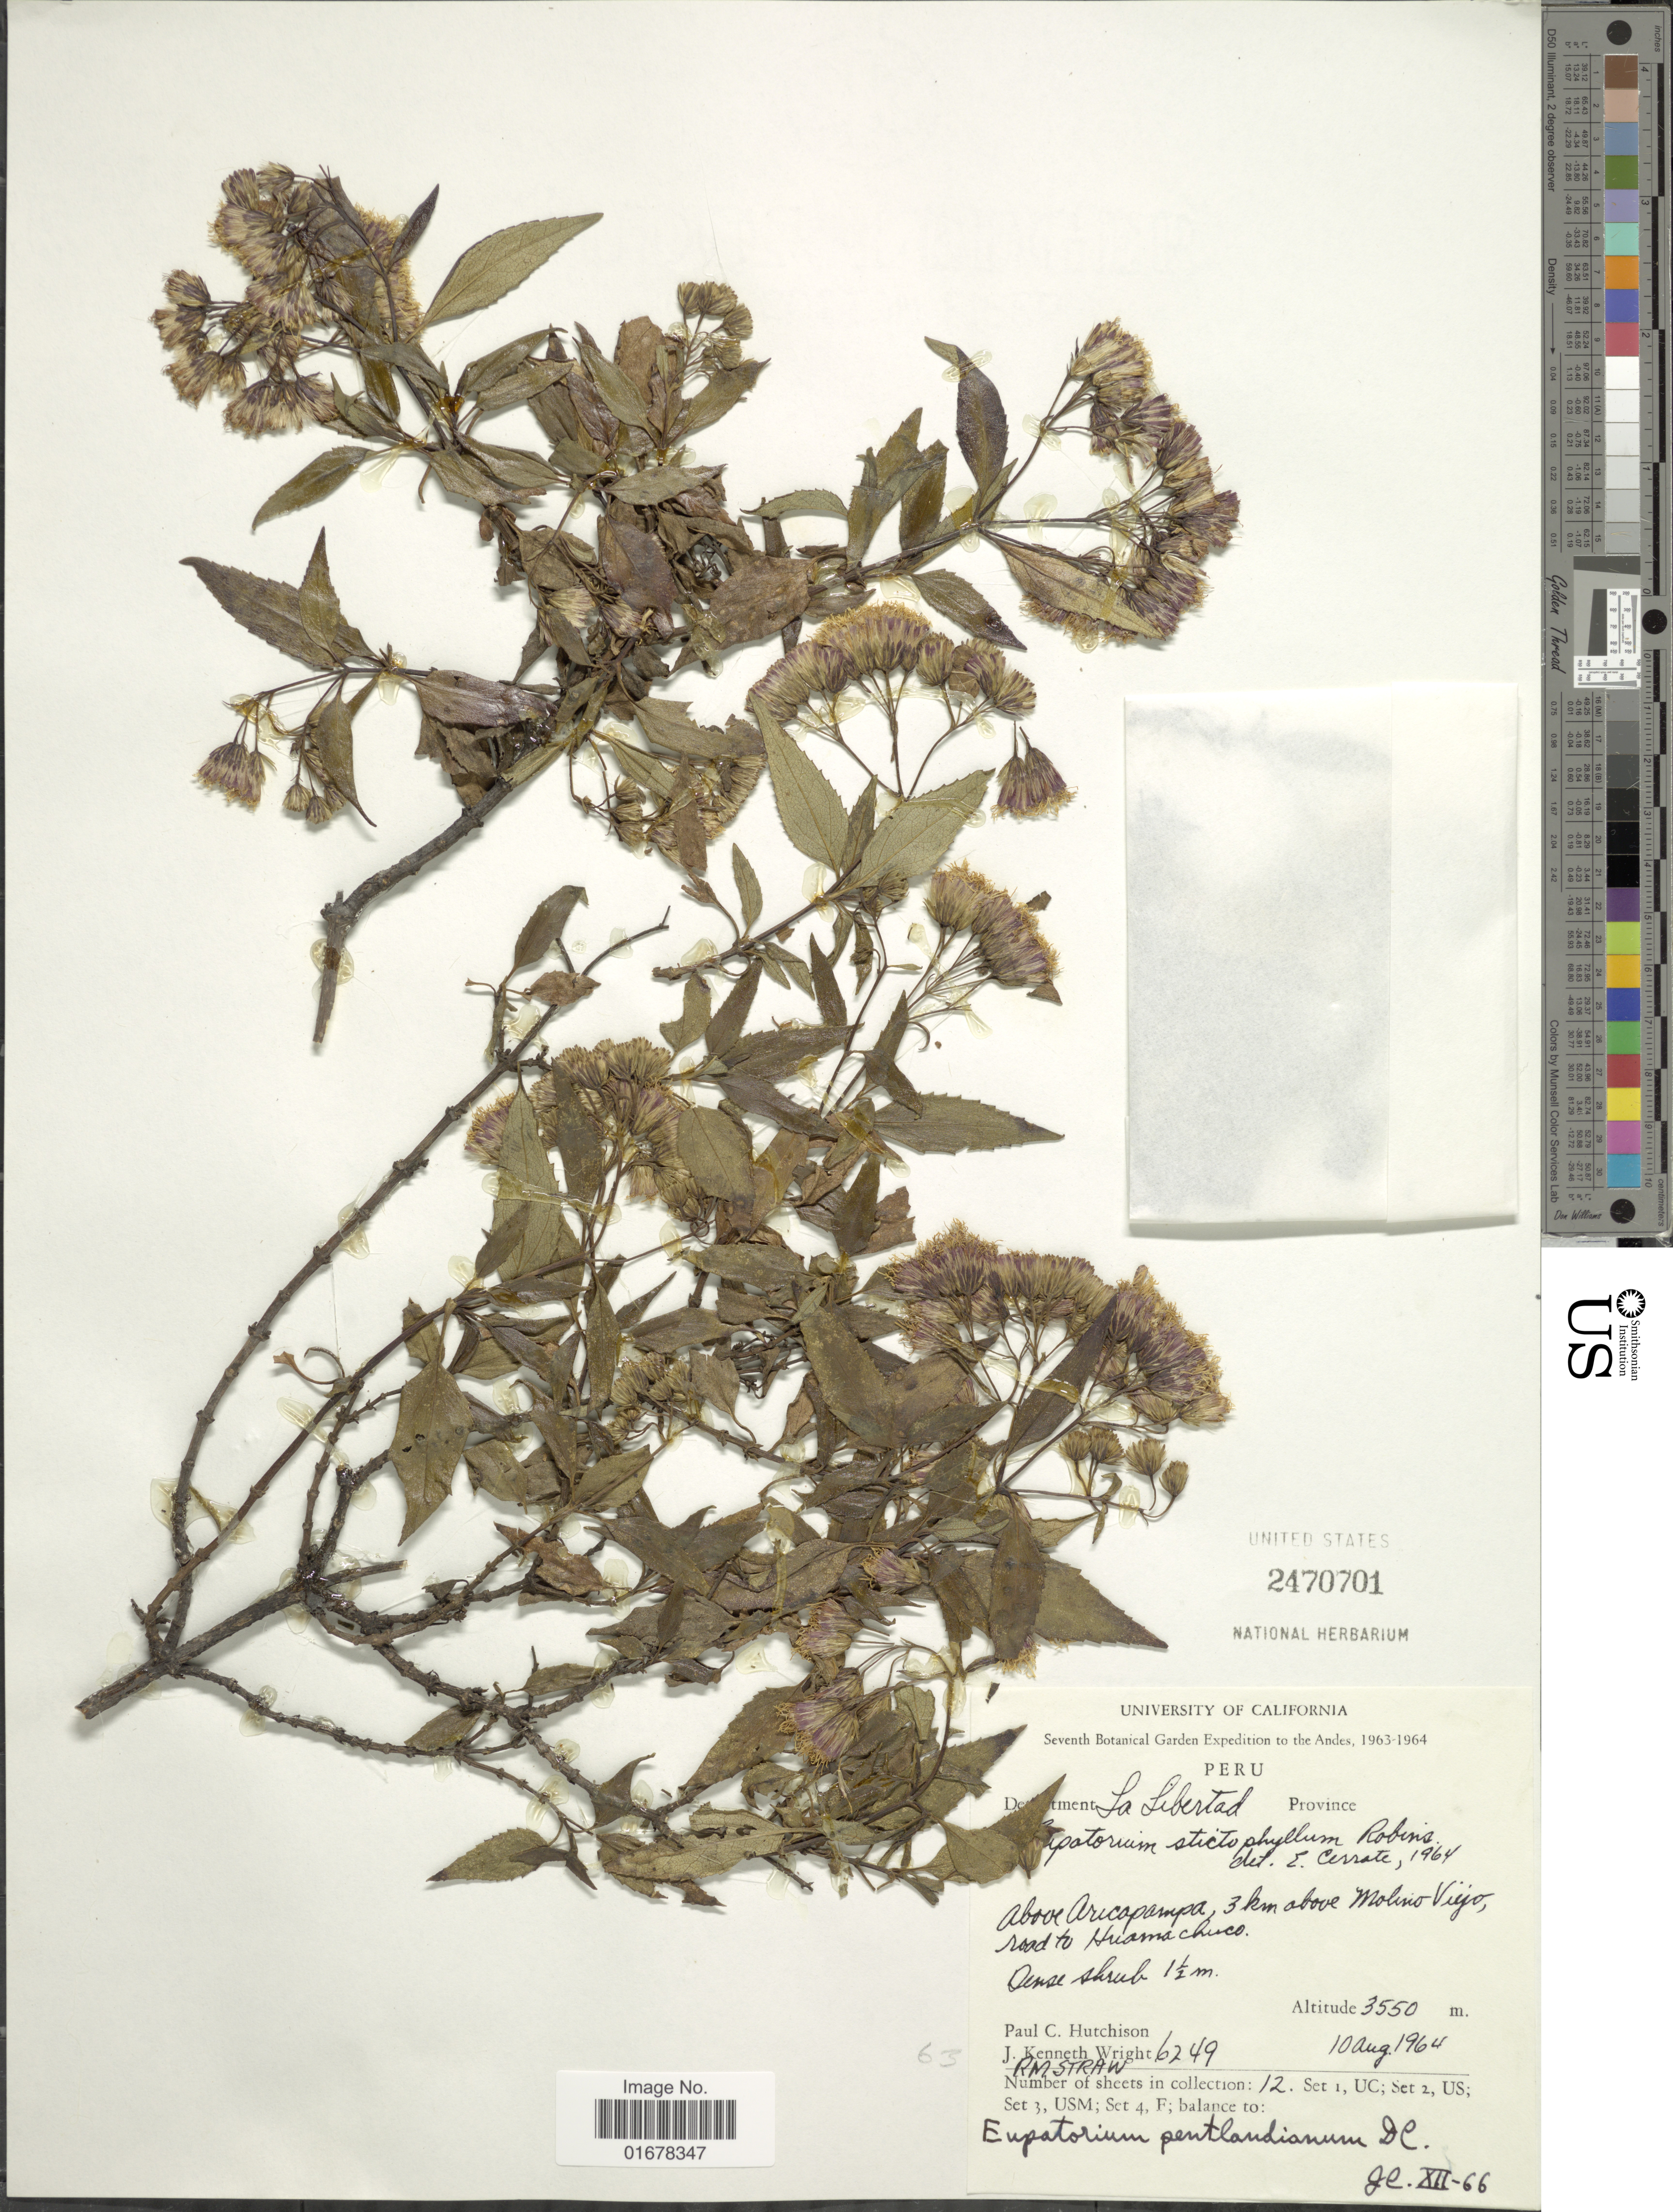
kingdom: Plantae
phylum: Tracheophyta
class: Magnoliopsida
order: Asterales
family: Asteraceae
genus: Ageratina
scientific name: Ageratina pentlandiana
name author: (DC.) R.M. King & H. Rob.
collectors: P. C. Hutchison & J. K. Wright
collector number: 6249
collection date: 1964-08-10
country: Peru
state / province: La Libertad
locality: Department La Libertad, Above Aricapampa, 3 km above Molina Vijo, road to Huamachuco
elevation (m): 3550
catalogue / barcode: US 2470701